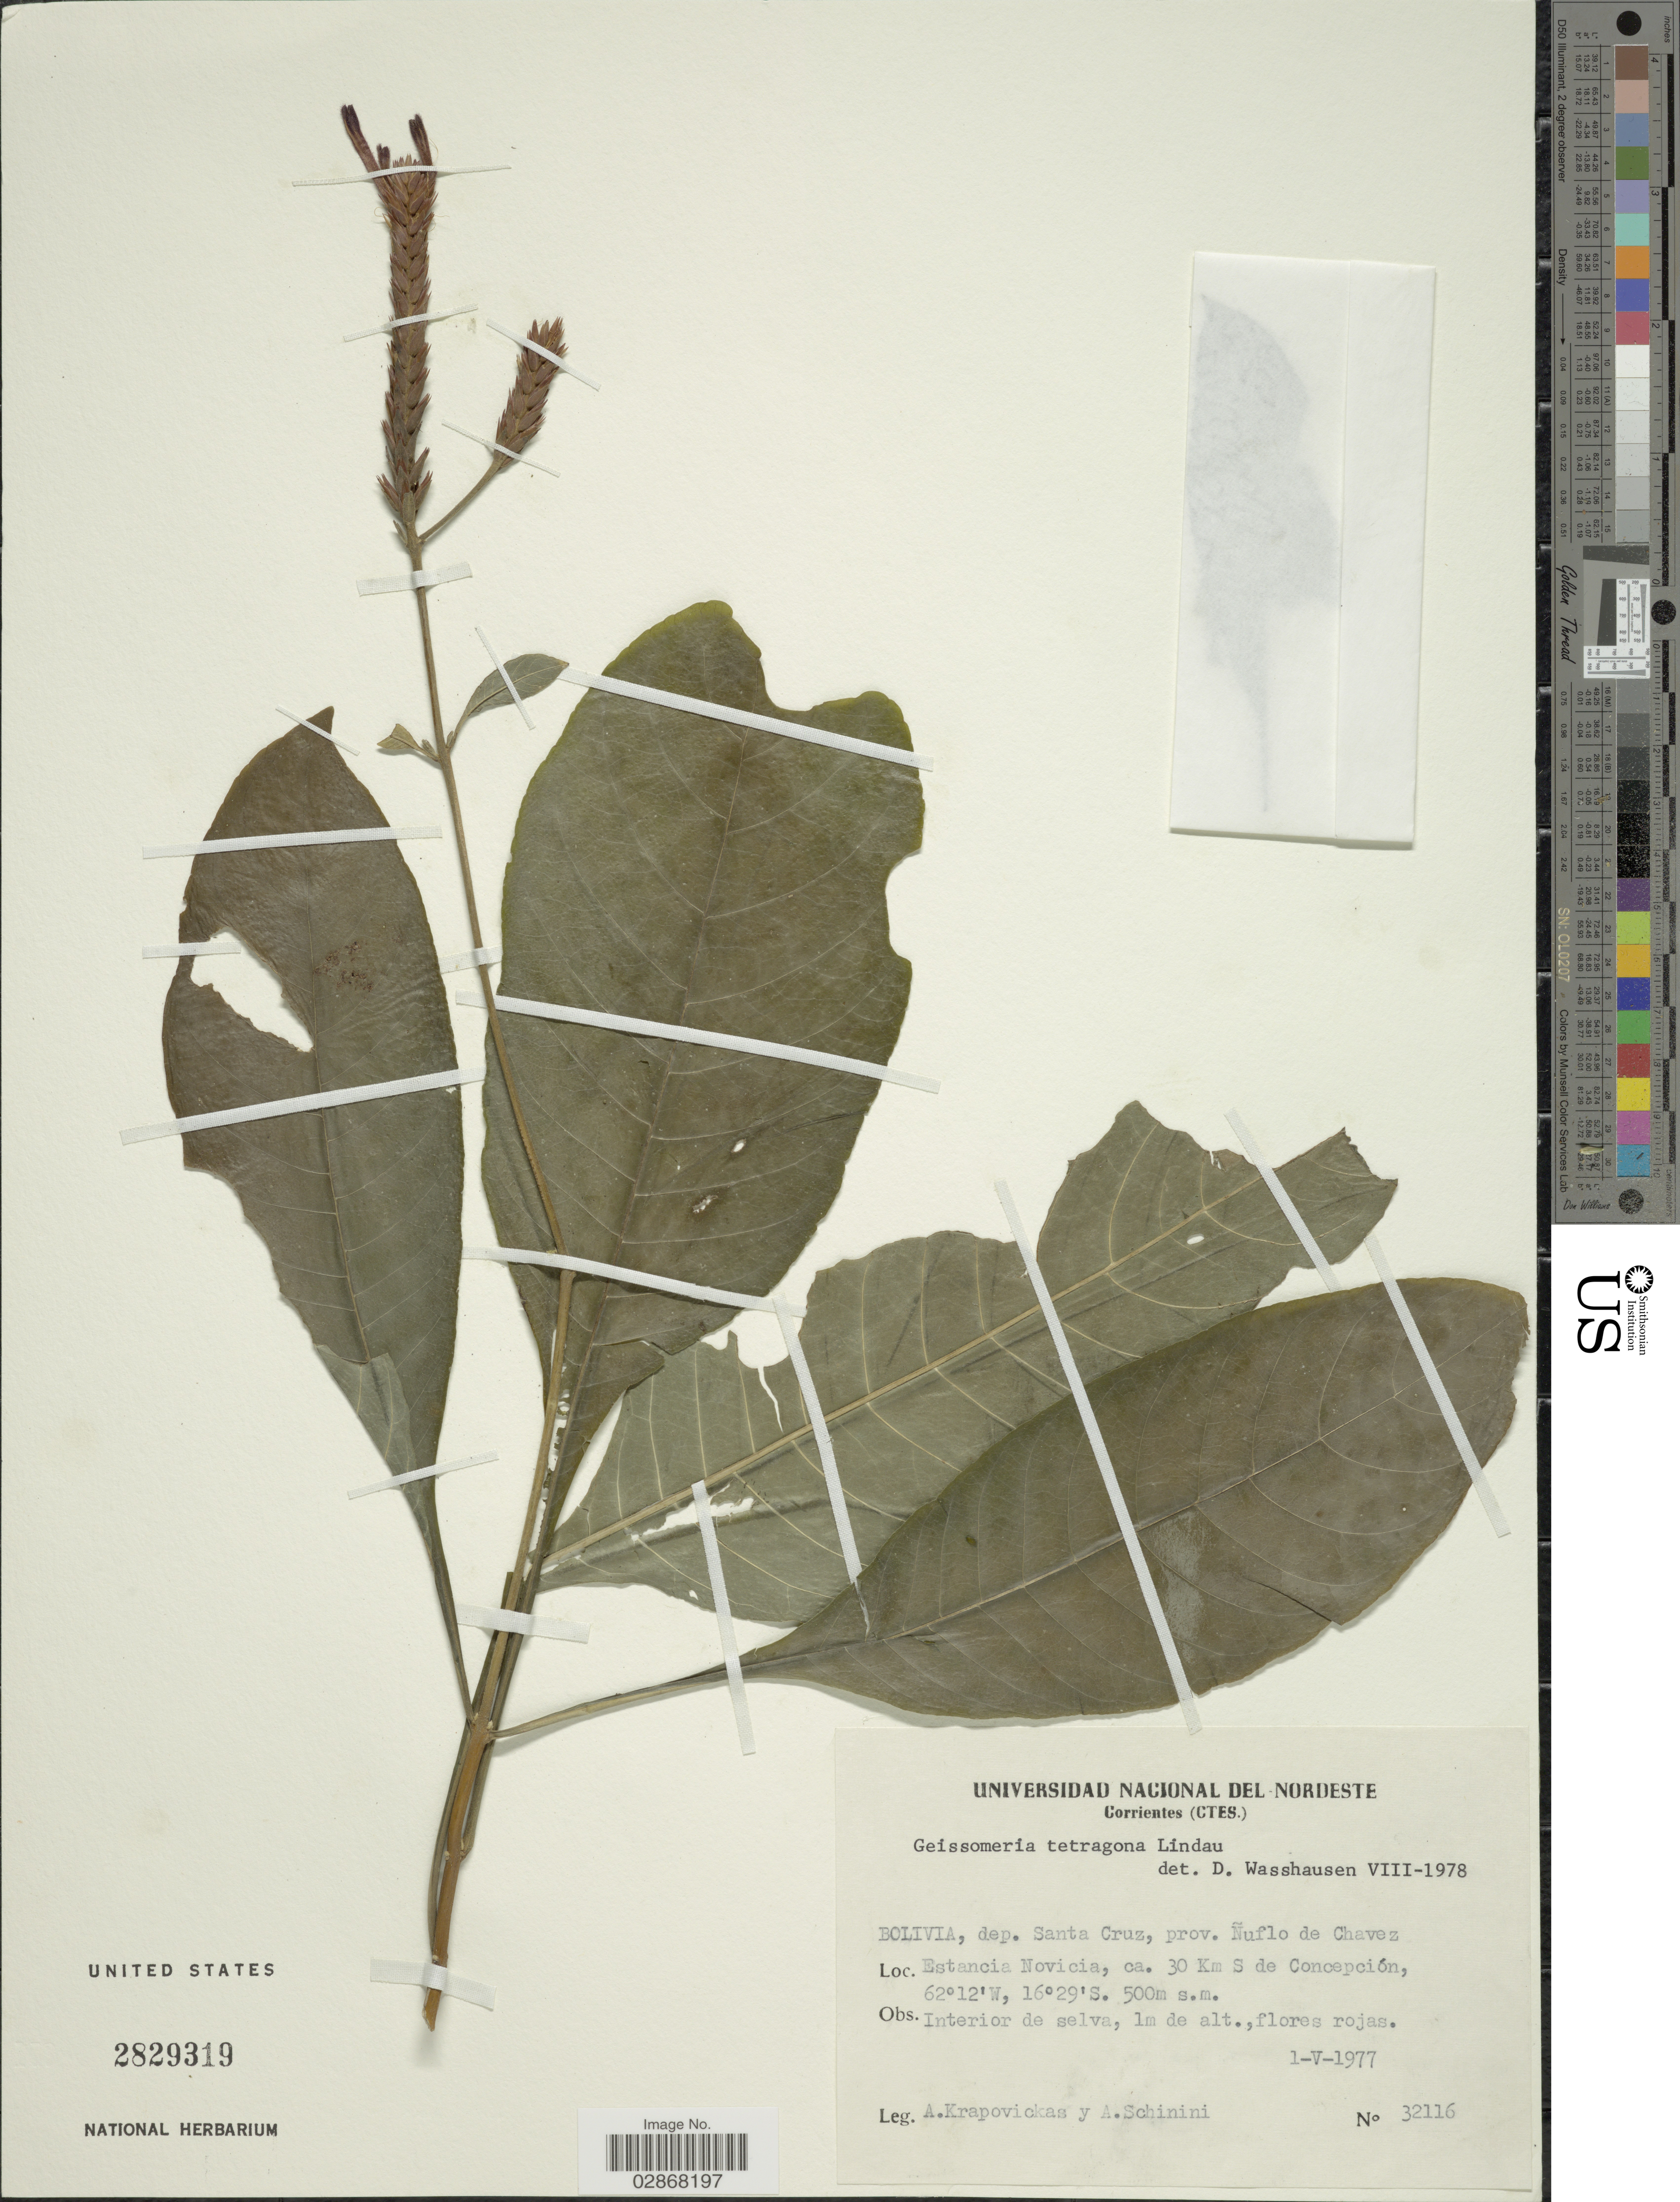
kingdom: Plantae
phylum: Tracheophyta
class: Magnoliopsida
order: Lamiales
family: Acanthaceae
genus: Geissomeria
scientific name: Geissomeria longiflora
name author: Lindl.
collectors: A. Krapovickas & A. Schinini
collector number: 32116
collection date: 1977-05-01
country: Bolivia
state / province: Santa Cruz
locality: Dep. Santa Cruz, prov. Nuflo de Chavez, Estancia Novicia, ca. 30 Km S de Concepción.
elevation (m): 500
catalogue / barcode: US 2829319